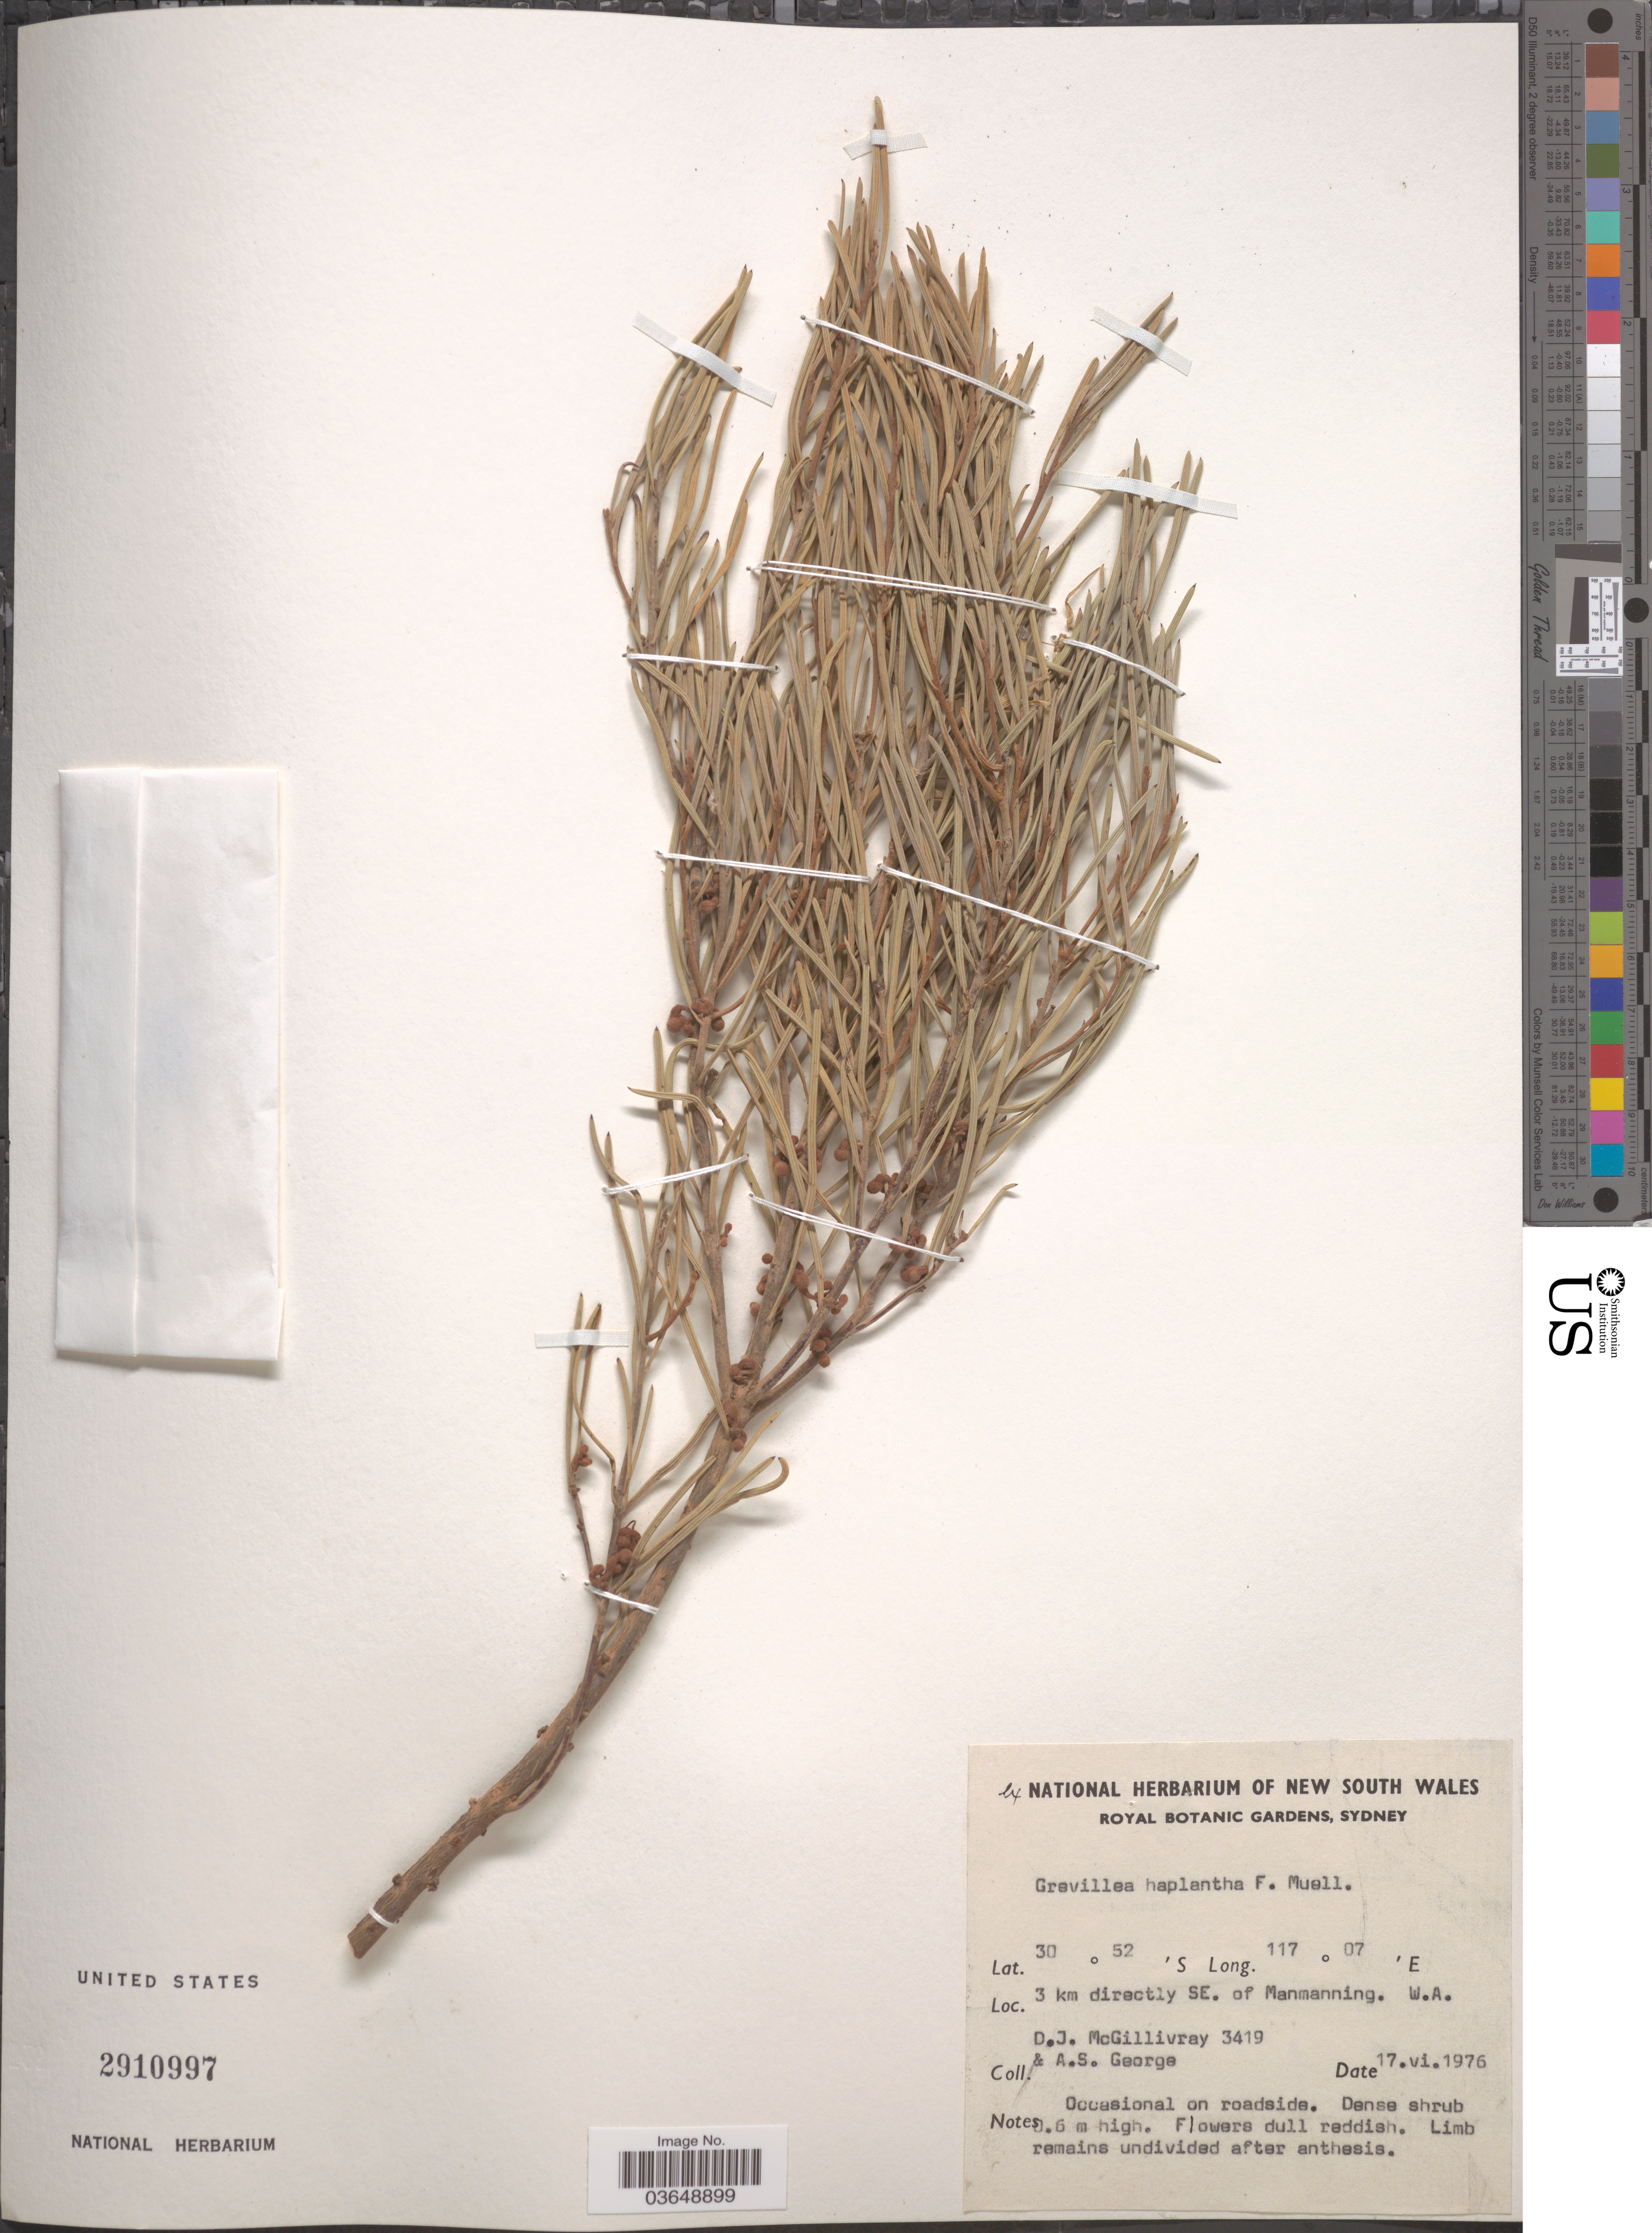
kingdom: Plantae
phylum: Tracheophyta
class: Magnoliopsida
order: Proteales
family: Proteaceae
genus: Grevillea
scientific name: Grevillea haplantha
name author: F. Muell. ex Benth.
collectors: D. J. McGillivray & A. S. George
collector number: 3419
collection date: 1976-06-27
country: Australia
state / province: Western Australia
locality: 3 km directly SE. of Manmanning.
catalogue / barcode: US 2910997